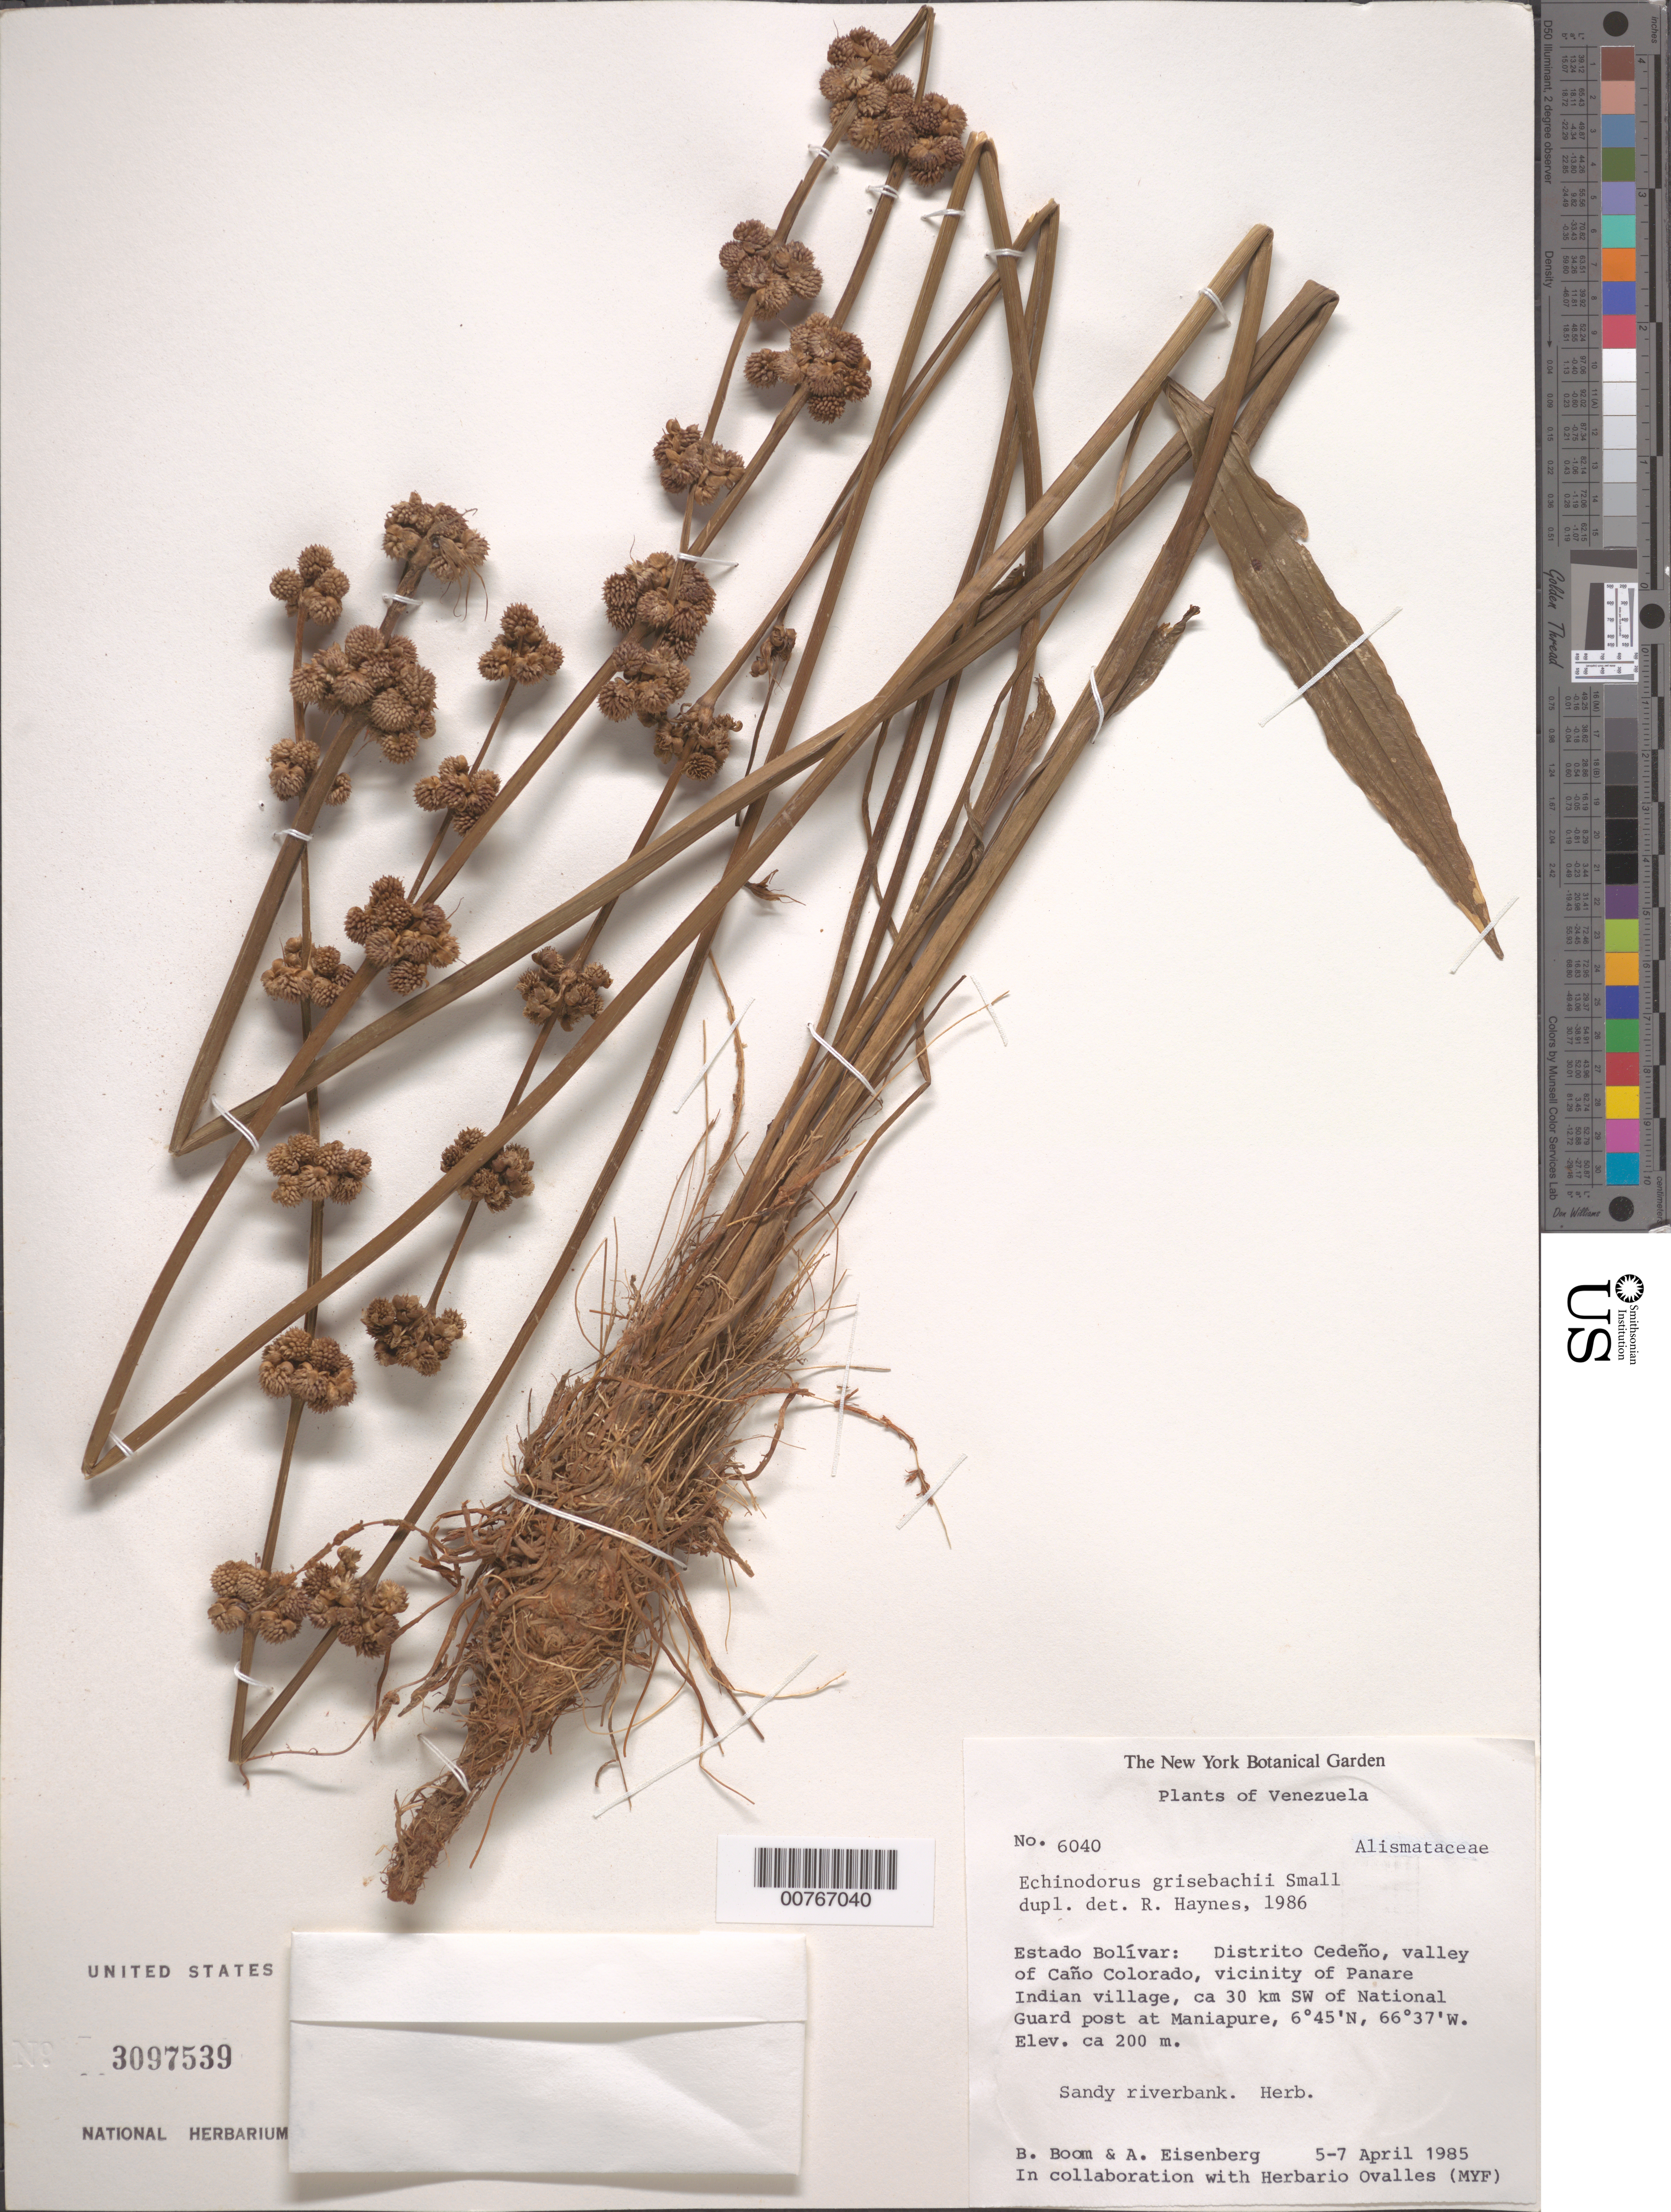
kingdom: Plantae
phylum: Tracheophyta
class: Liliopsida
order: Alismatales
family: Alismataceae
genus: Echinodorus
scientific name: Echinodorus grisebachii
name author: Small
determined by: Haynes, R.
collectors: B. M. Boom & A. Eisenberg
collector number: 6040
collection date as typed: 5-Apr-85 to 7-Apr-85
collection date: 1985-04-05/1985-04-07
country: Venezuela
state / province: Bolívar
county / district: Cedeño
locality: Caño Colorado valley, Panare Indian village vic., ca 30 km SW of National Guard post at Maniapure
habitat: Sandy riverbank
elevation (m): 200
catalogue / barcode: US 3097539